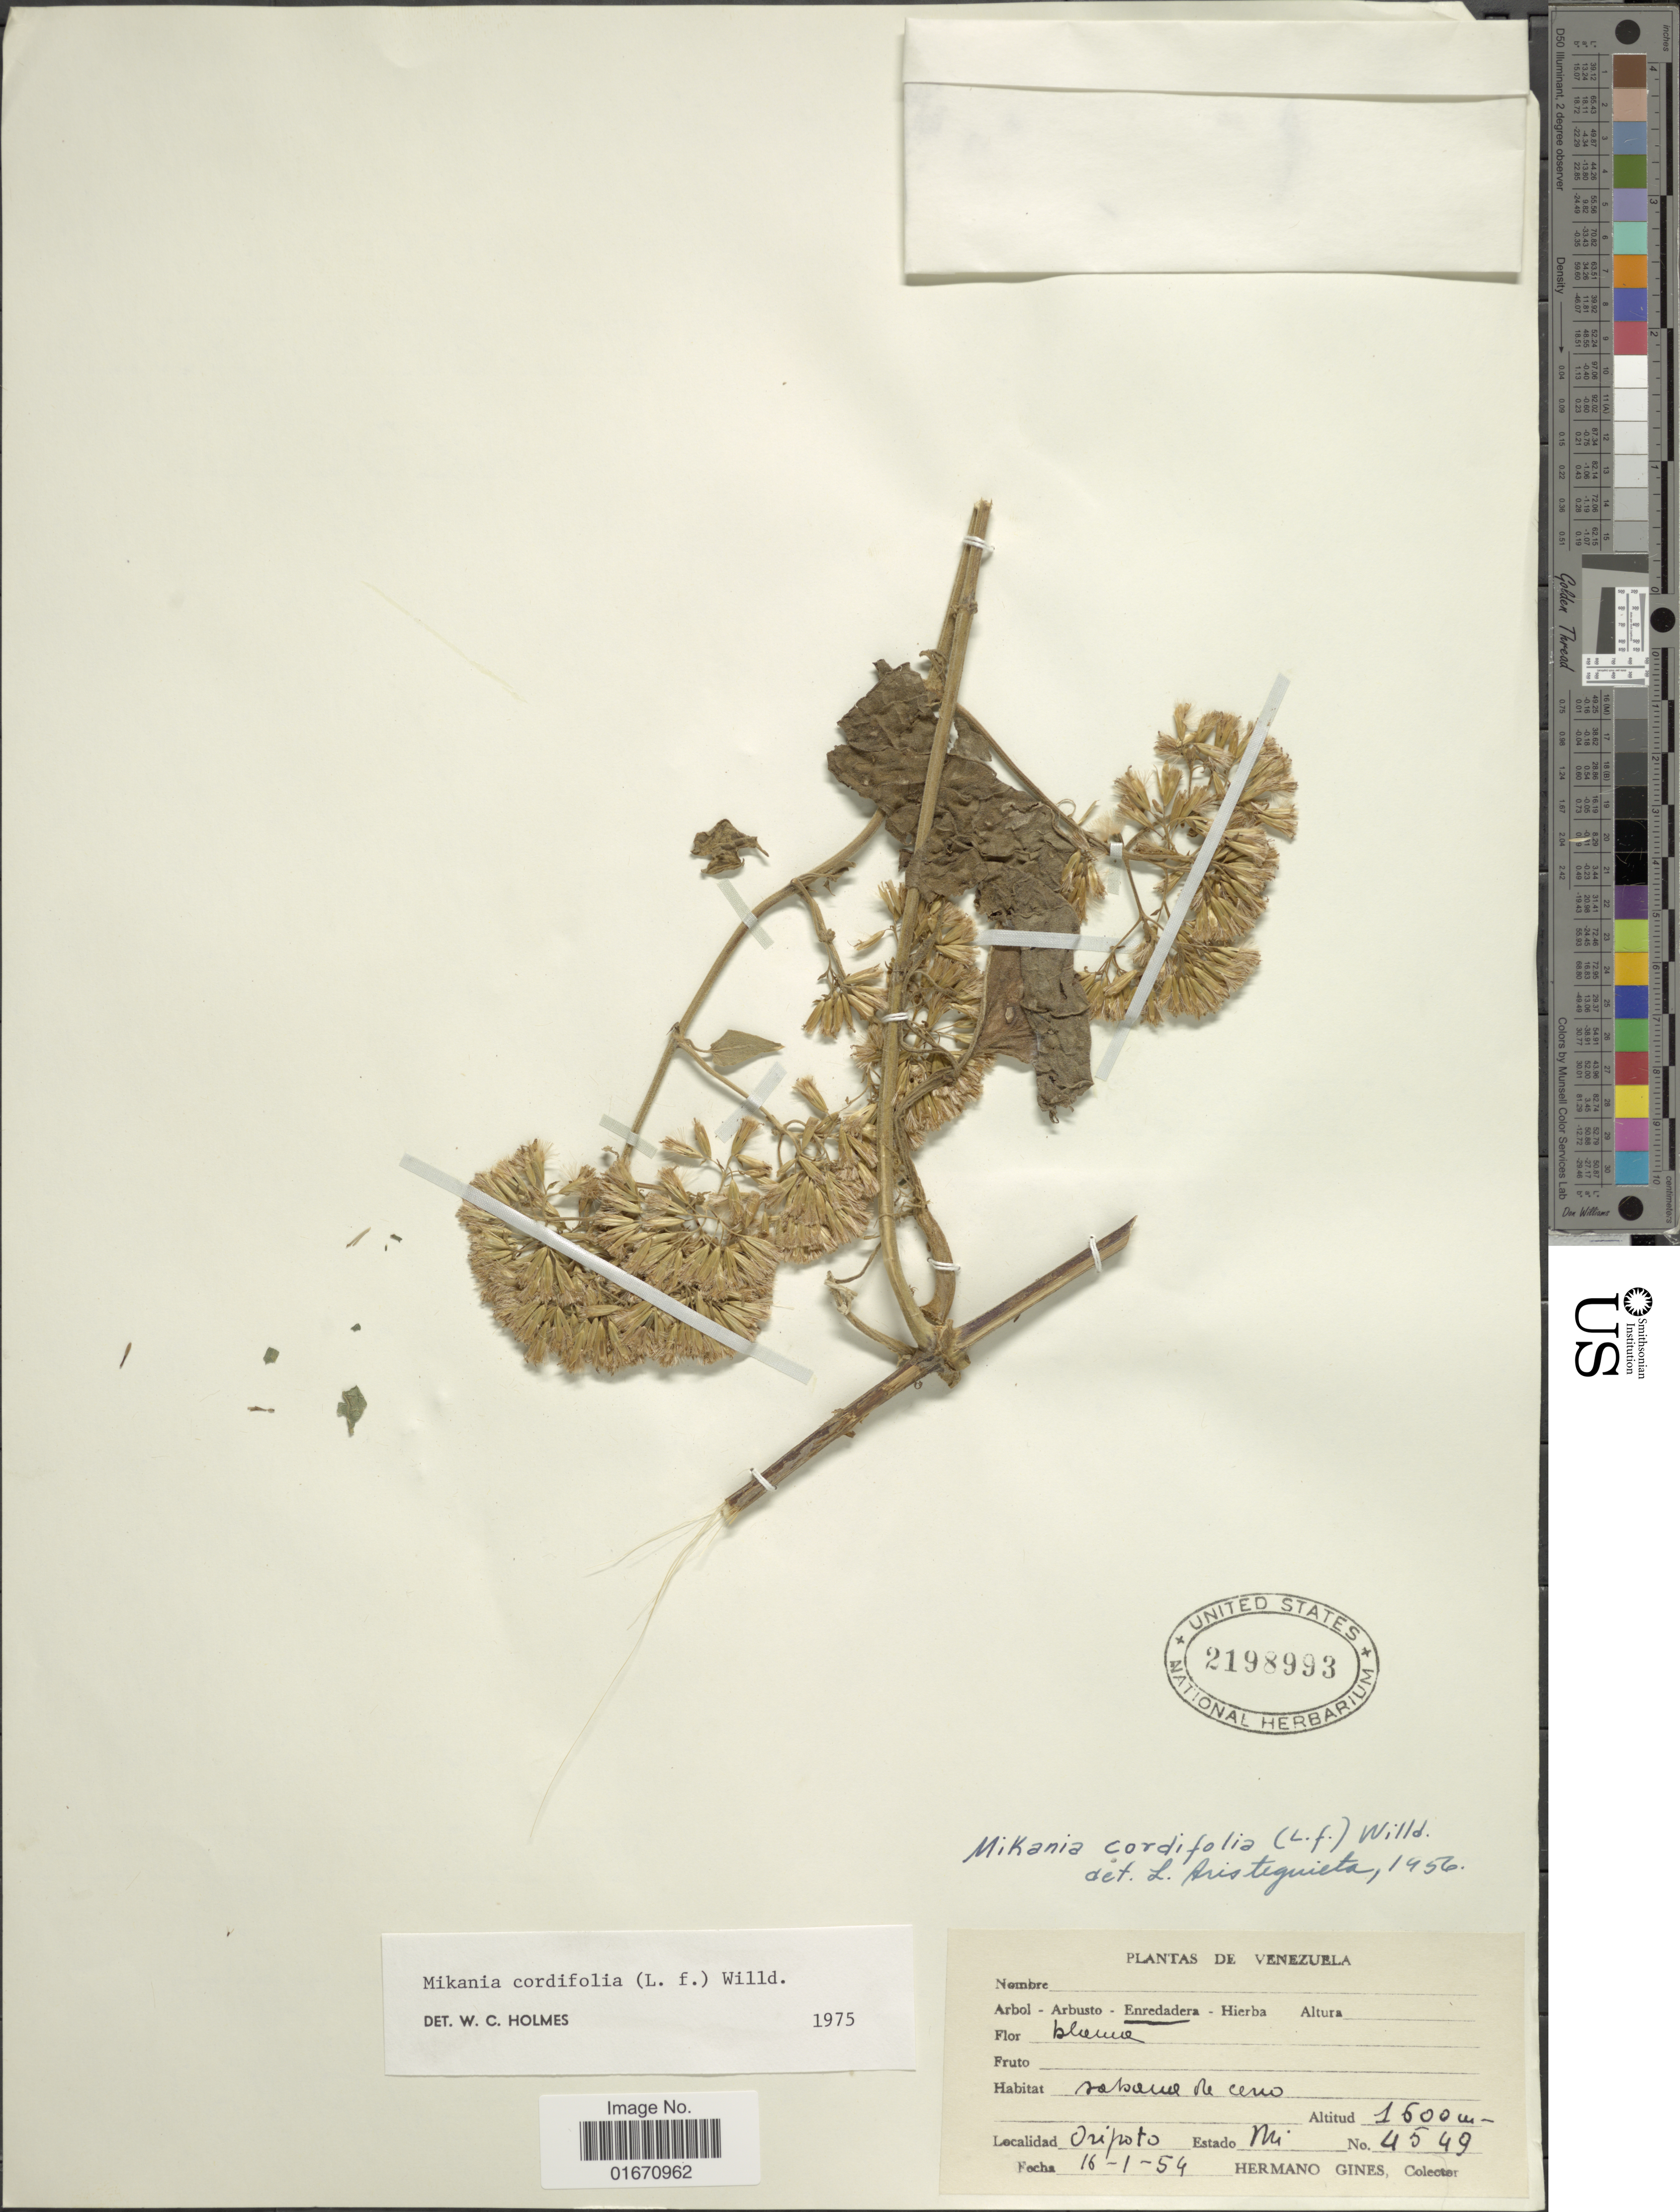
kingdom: Plantae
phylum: Tracheophyta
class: Magnoliopsida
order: Asterales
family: Asteraceae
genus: Mikania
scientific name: Mikania cordifolia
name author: Kunth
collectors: Bro. Gines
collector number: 4549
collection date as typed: Transcribed d/m/y: 16/1/54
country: Venezuela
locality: Oripoto, Estado Mi.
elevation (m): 1500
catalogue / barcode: US 2198993